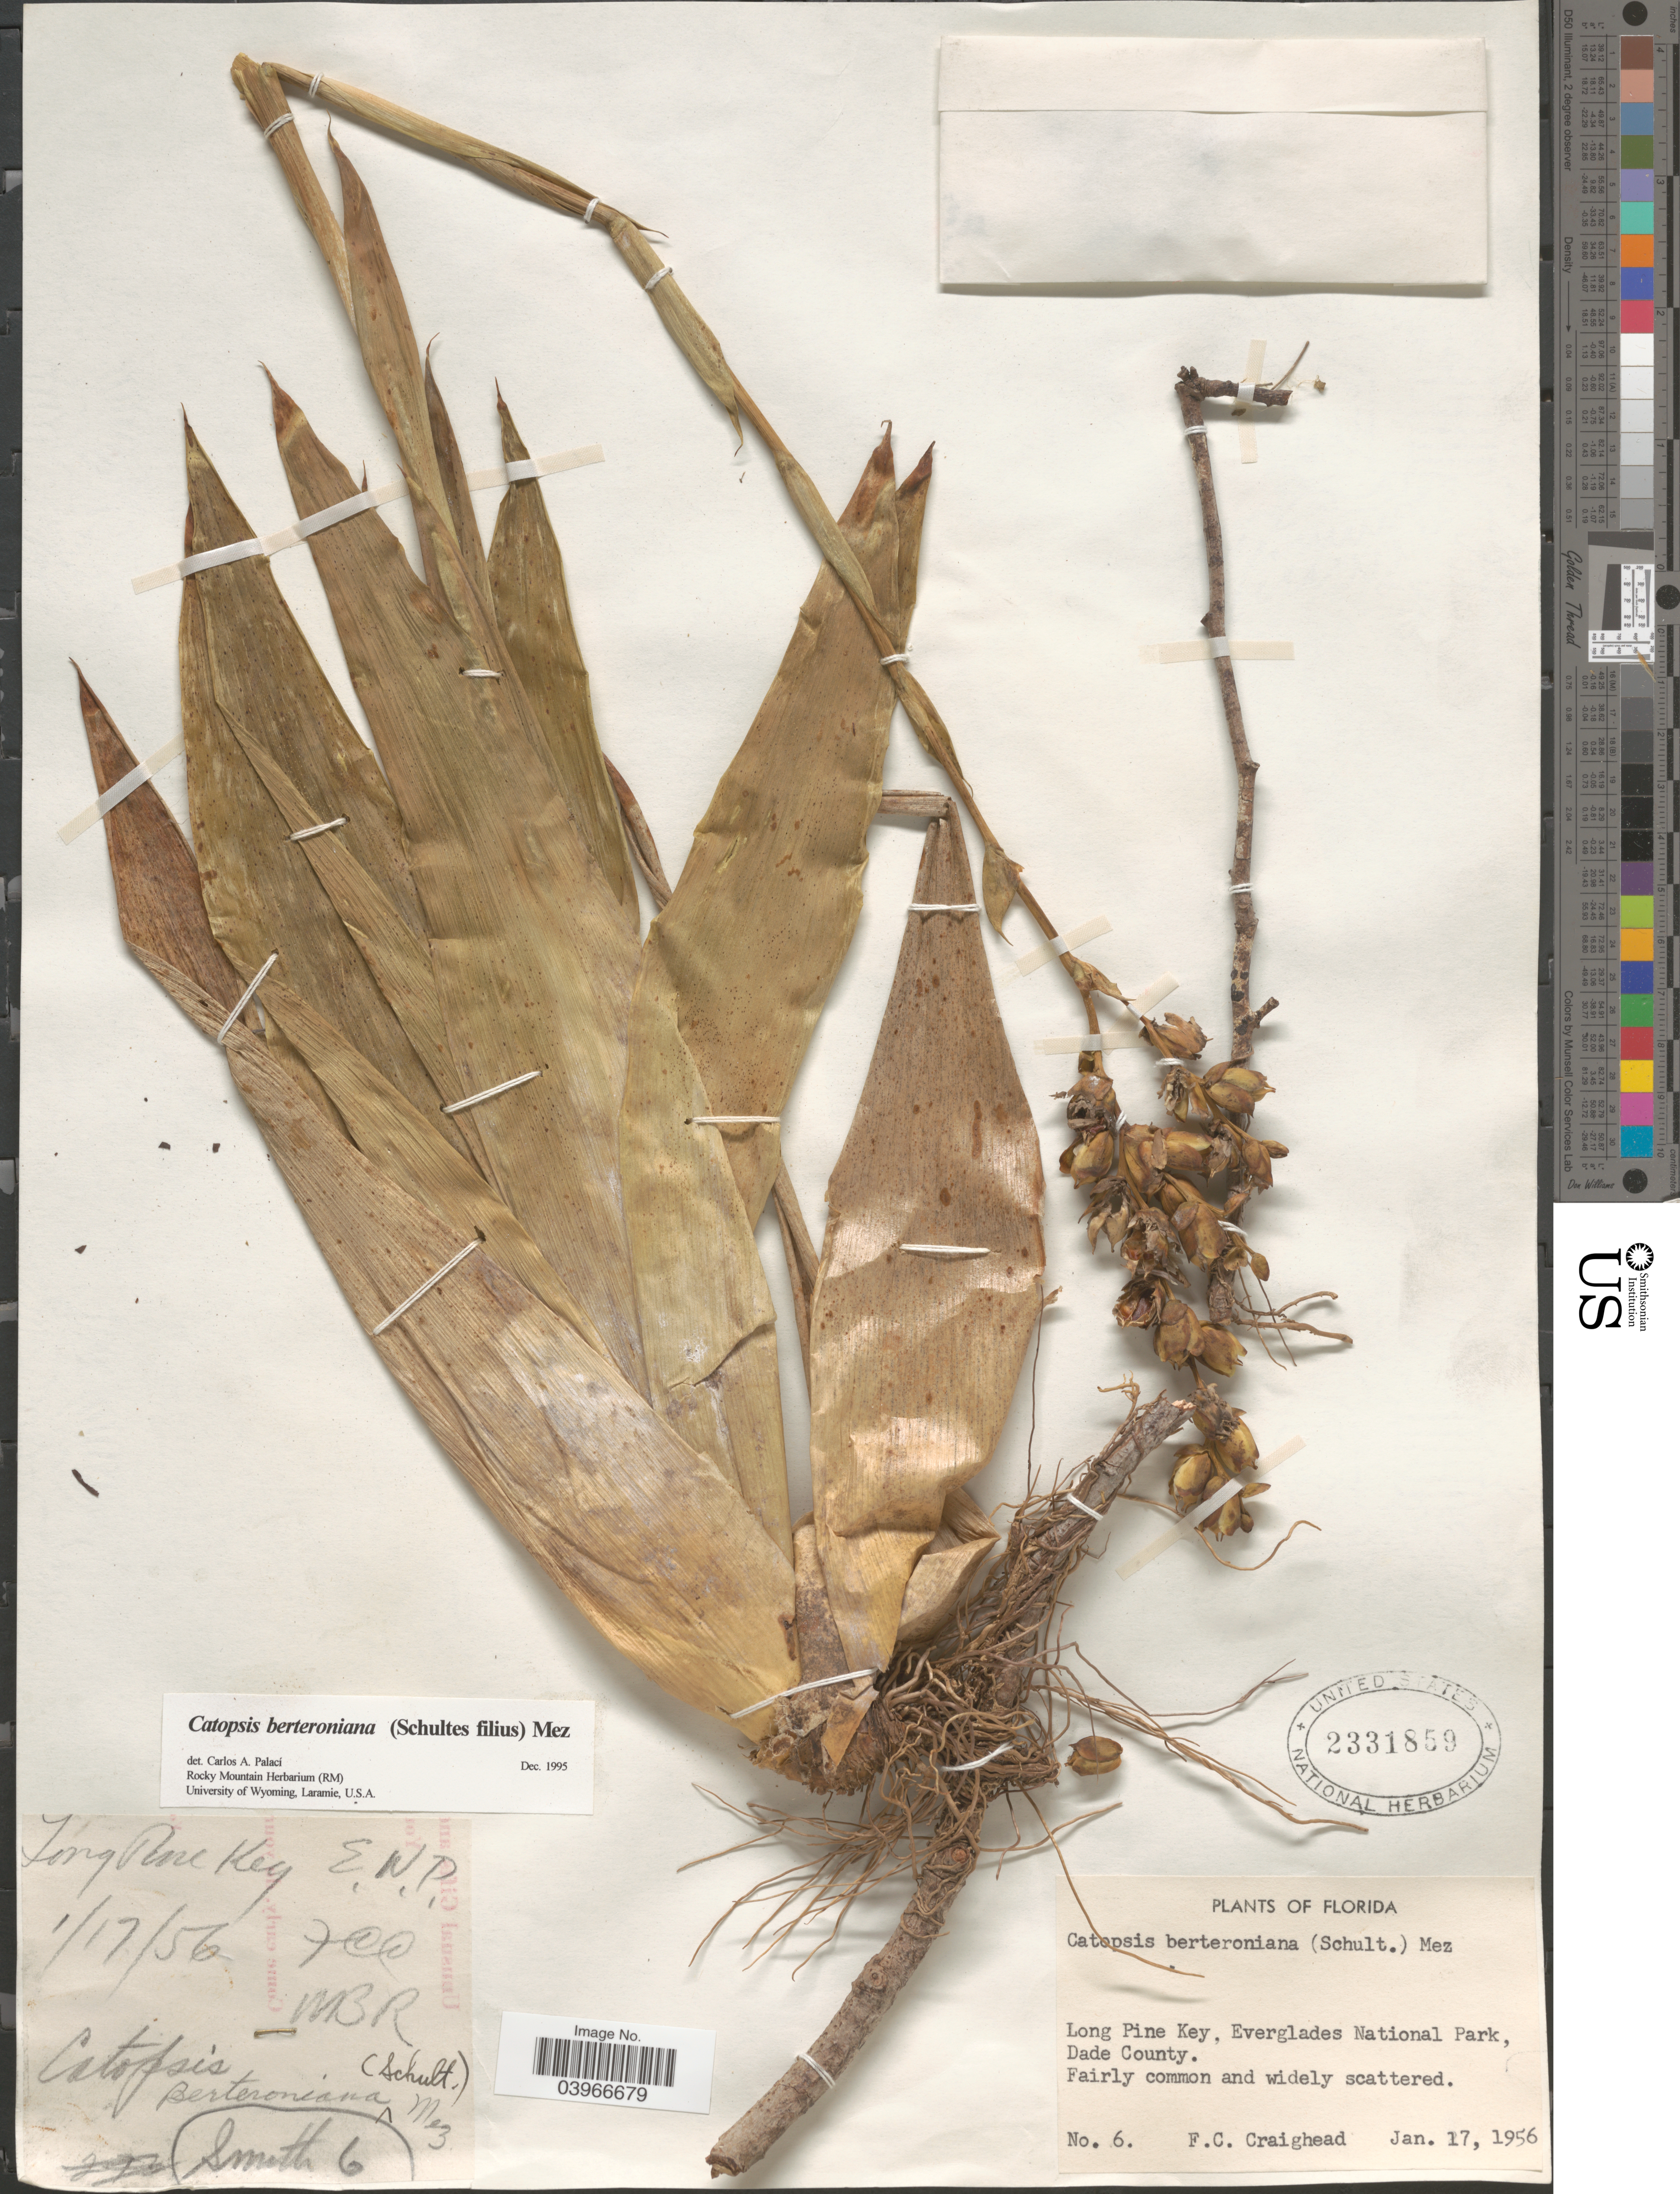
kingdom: Plantae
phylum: Tracheophyta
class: Liliopsida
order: Poales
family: Bromeliaceae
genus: Catopsis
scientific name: Catopsis berteroniana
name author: (Schult. & Schult. f.) Mez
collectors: F. Craighead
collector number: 6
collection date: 1956-01-17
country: United States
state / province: Florida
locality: Long Pine Key, Everglades National Park, Dade County.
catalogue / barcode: US 2331859